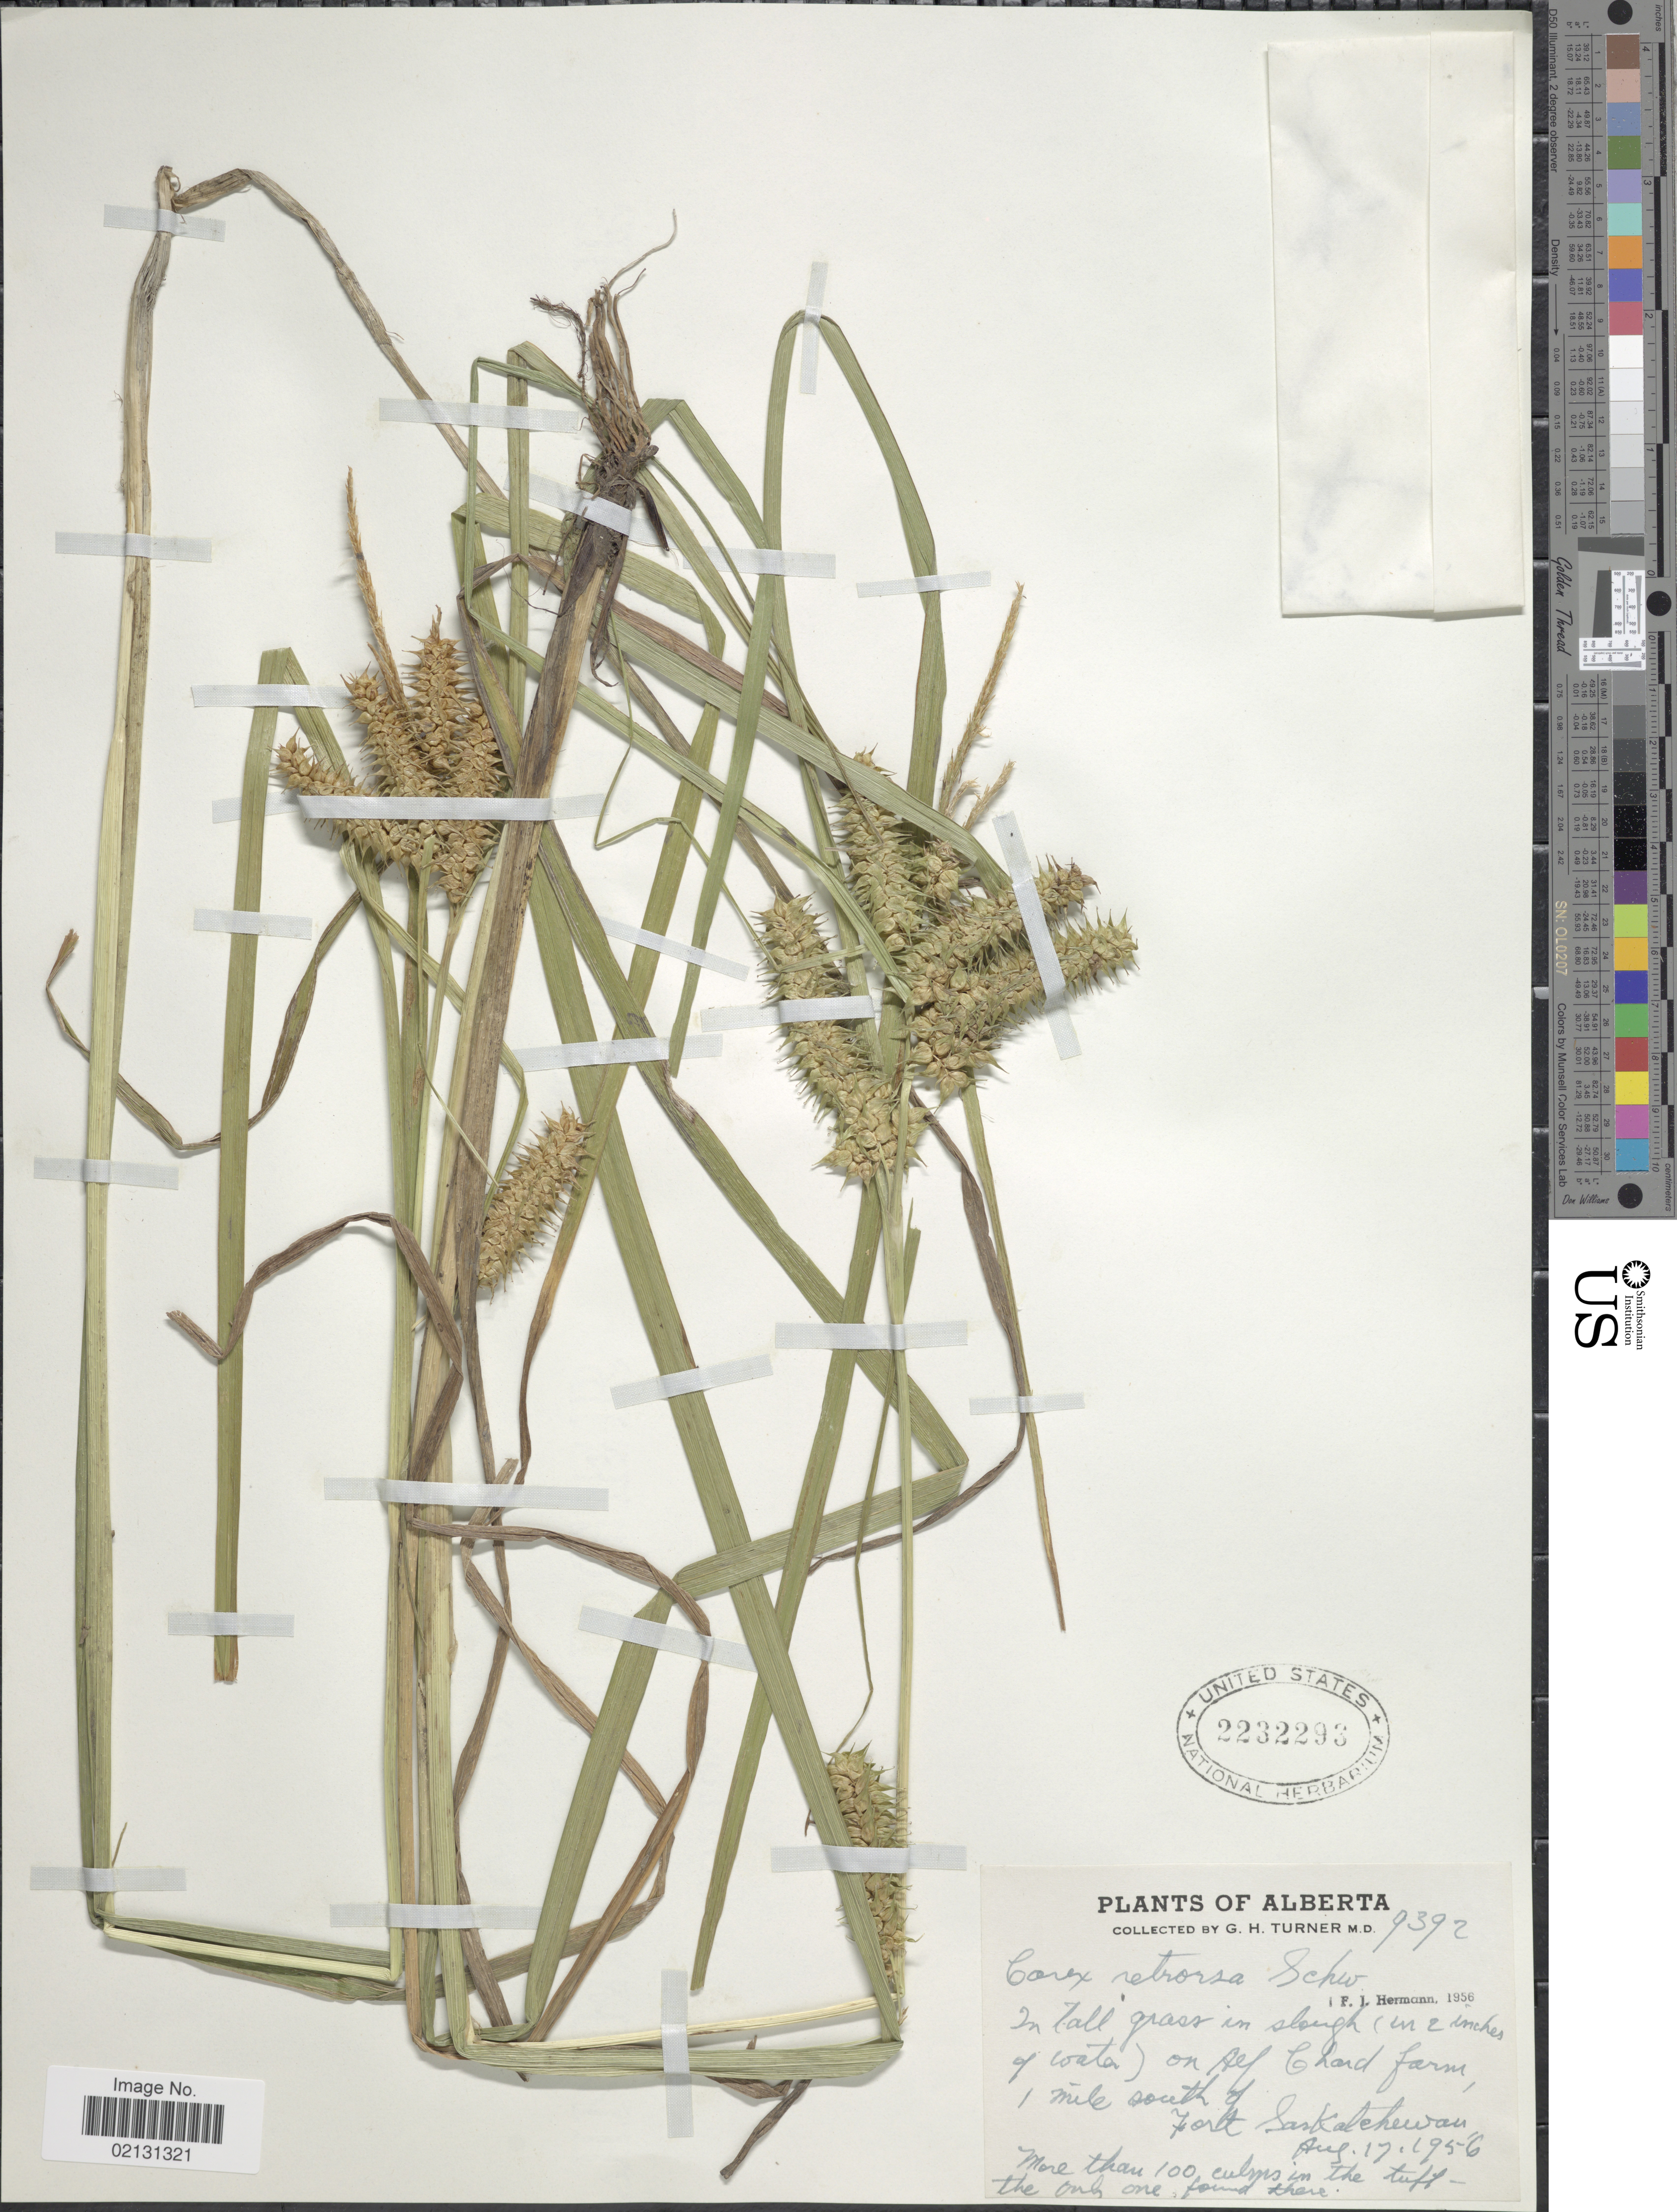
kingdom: Plantae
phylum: Tracheophyta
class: Liliopsida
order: Poales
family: Cyperaceae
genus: Carex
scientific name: Carex retrorsa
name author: Schwein.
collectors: G. H. Turner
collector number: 9392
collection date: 1956-08-17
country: Canada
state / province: Alberta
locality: In tall grass in slough (in 2 inches of water) on Alb. Chard farm, 1 mile south of Fort Saskatchewan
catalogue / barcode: US 2232293